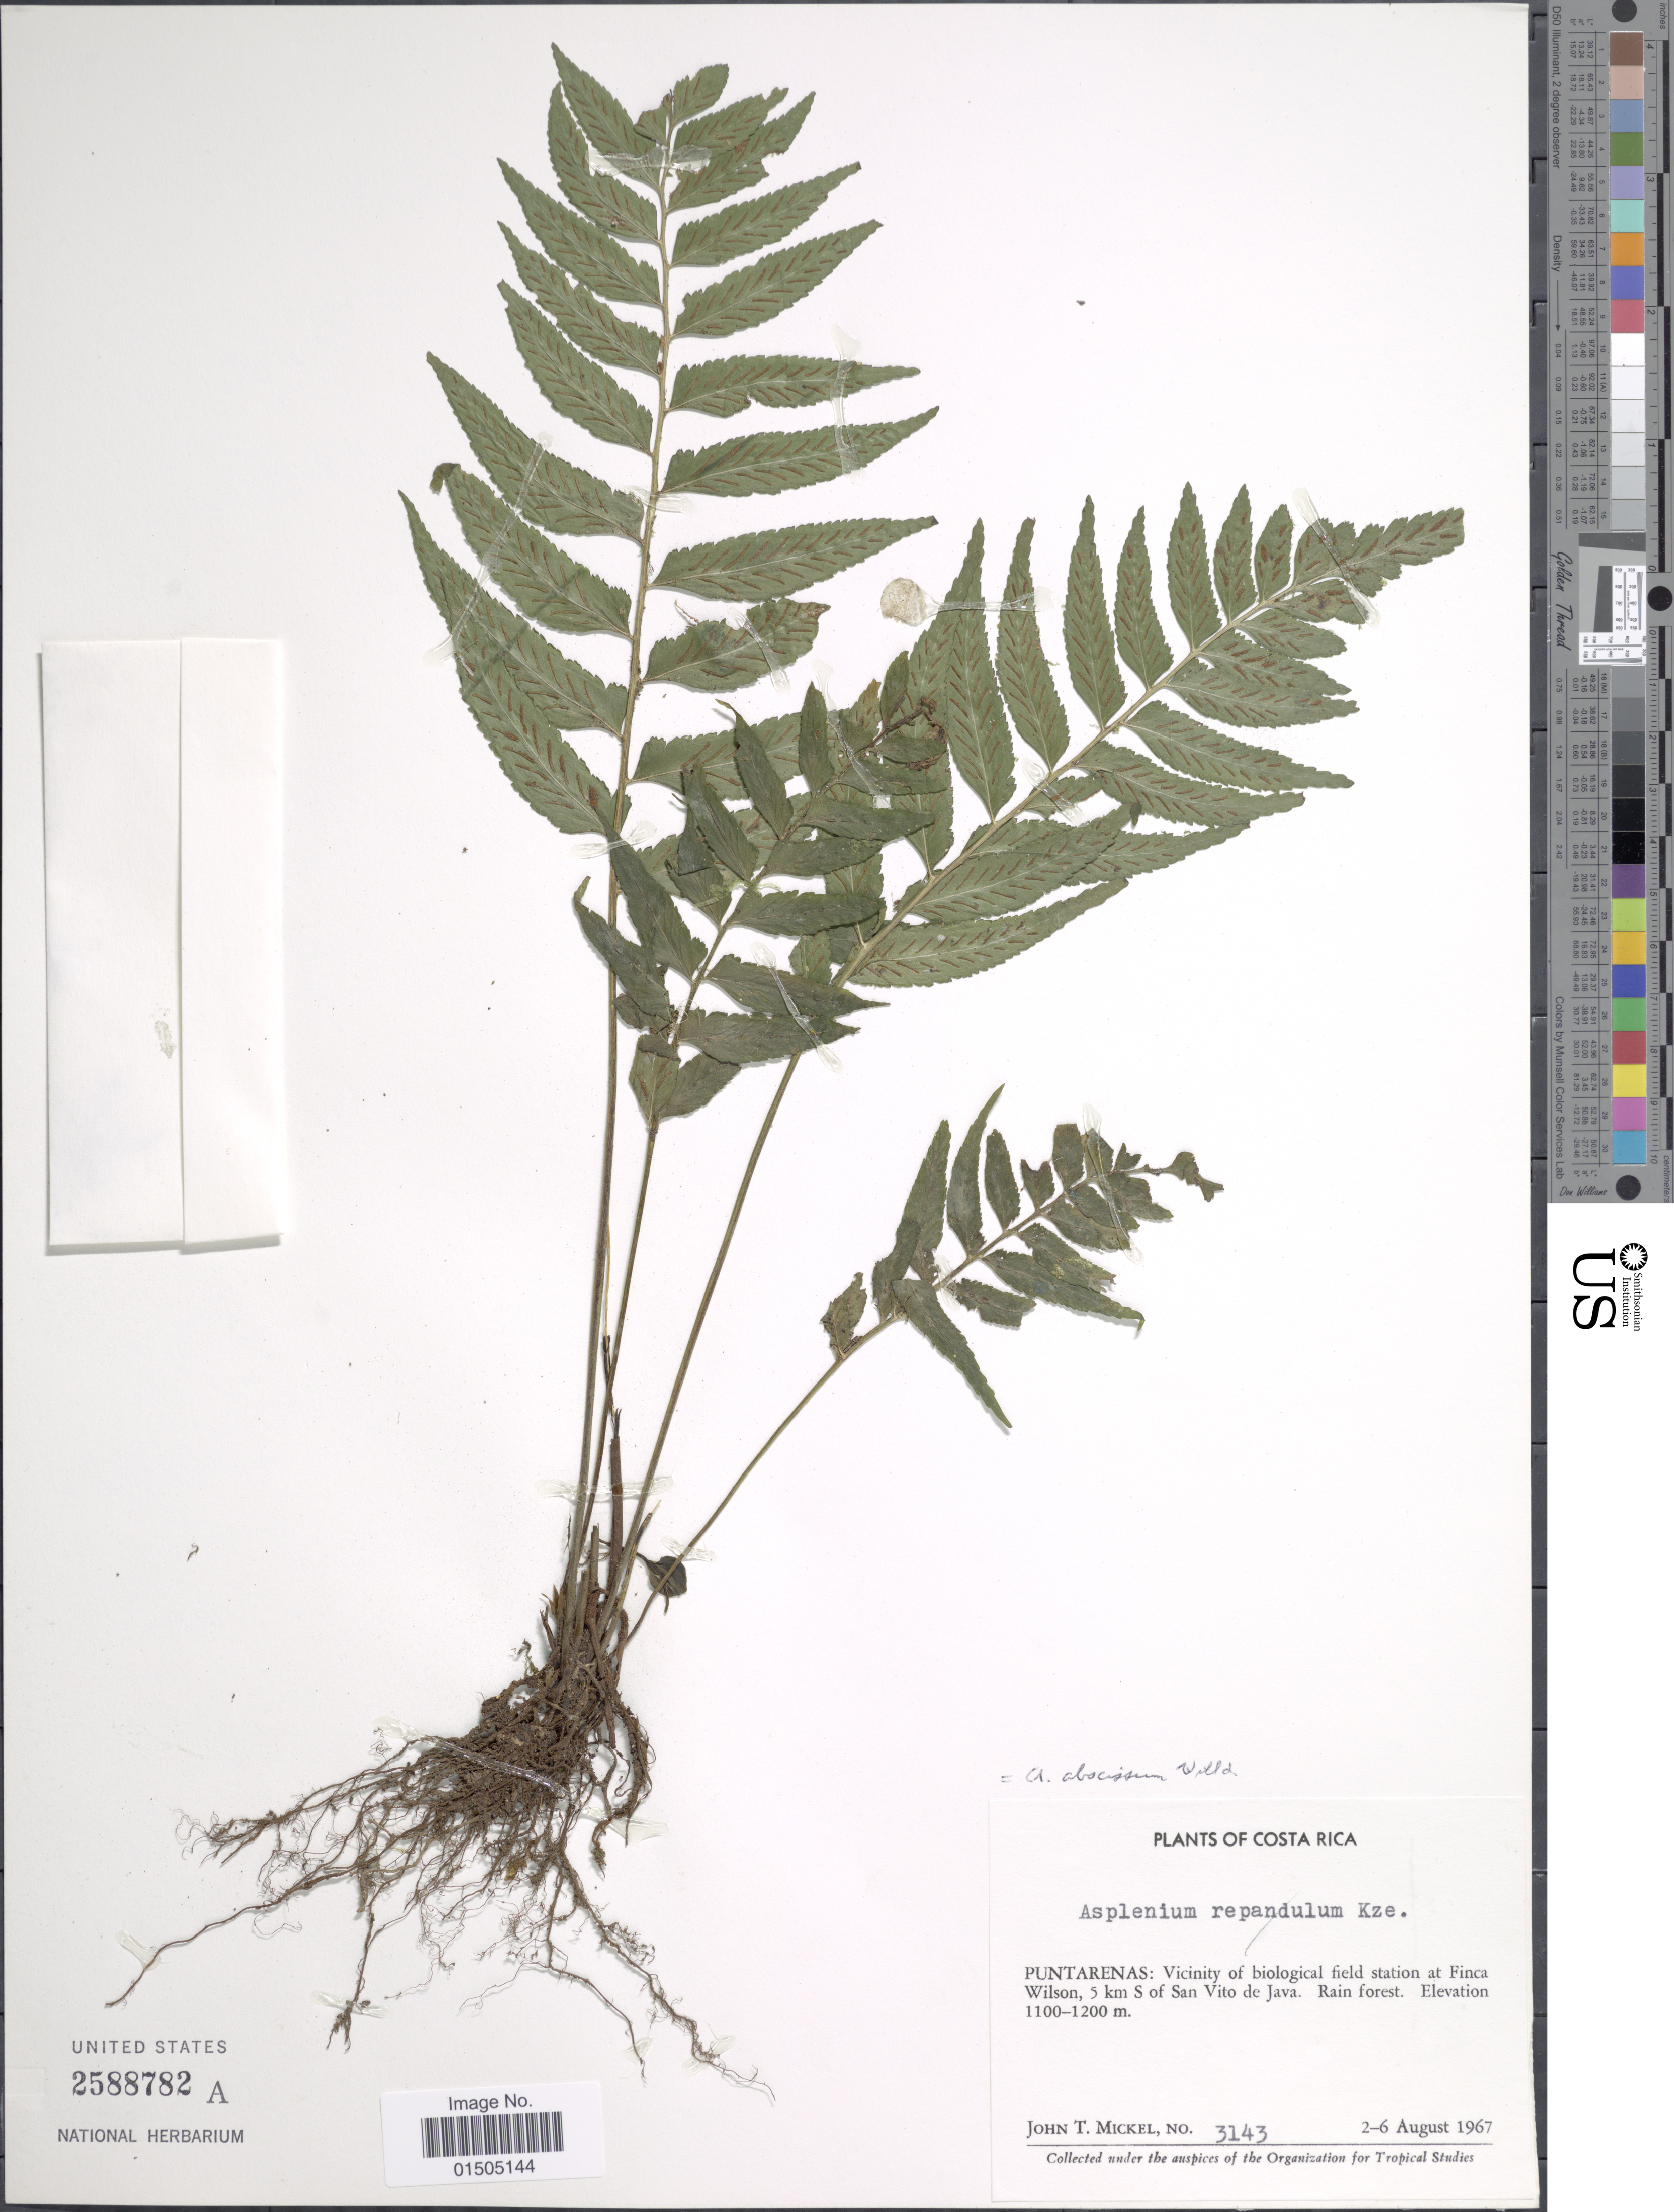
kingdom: Plantae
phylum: Tracheophyta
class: Polypodiopsida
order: Polypodiales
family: Aspleniaceae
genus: Asplenium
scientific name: Asplenium abscissum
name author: Willd.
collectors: J. T. Mickel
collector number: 3143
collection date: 1967-08-02/1967-08-06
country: Costa Rica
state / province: Puntarenas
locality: Vicinity of biological field station at Finca Wilson, 5 km S of San Vito de Java.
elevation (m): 1100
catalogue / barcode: US 2588782A